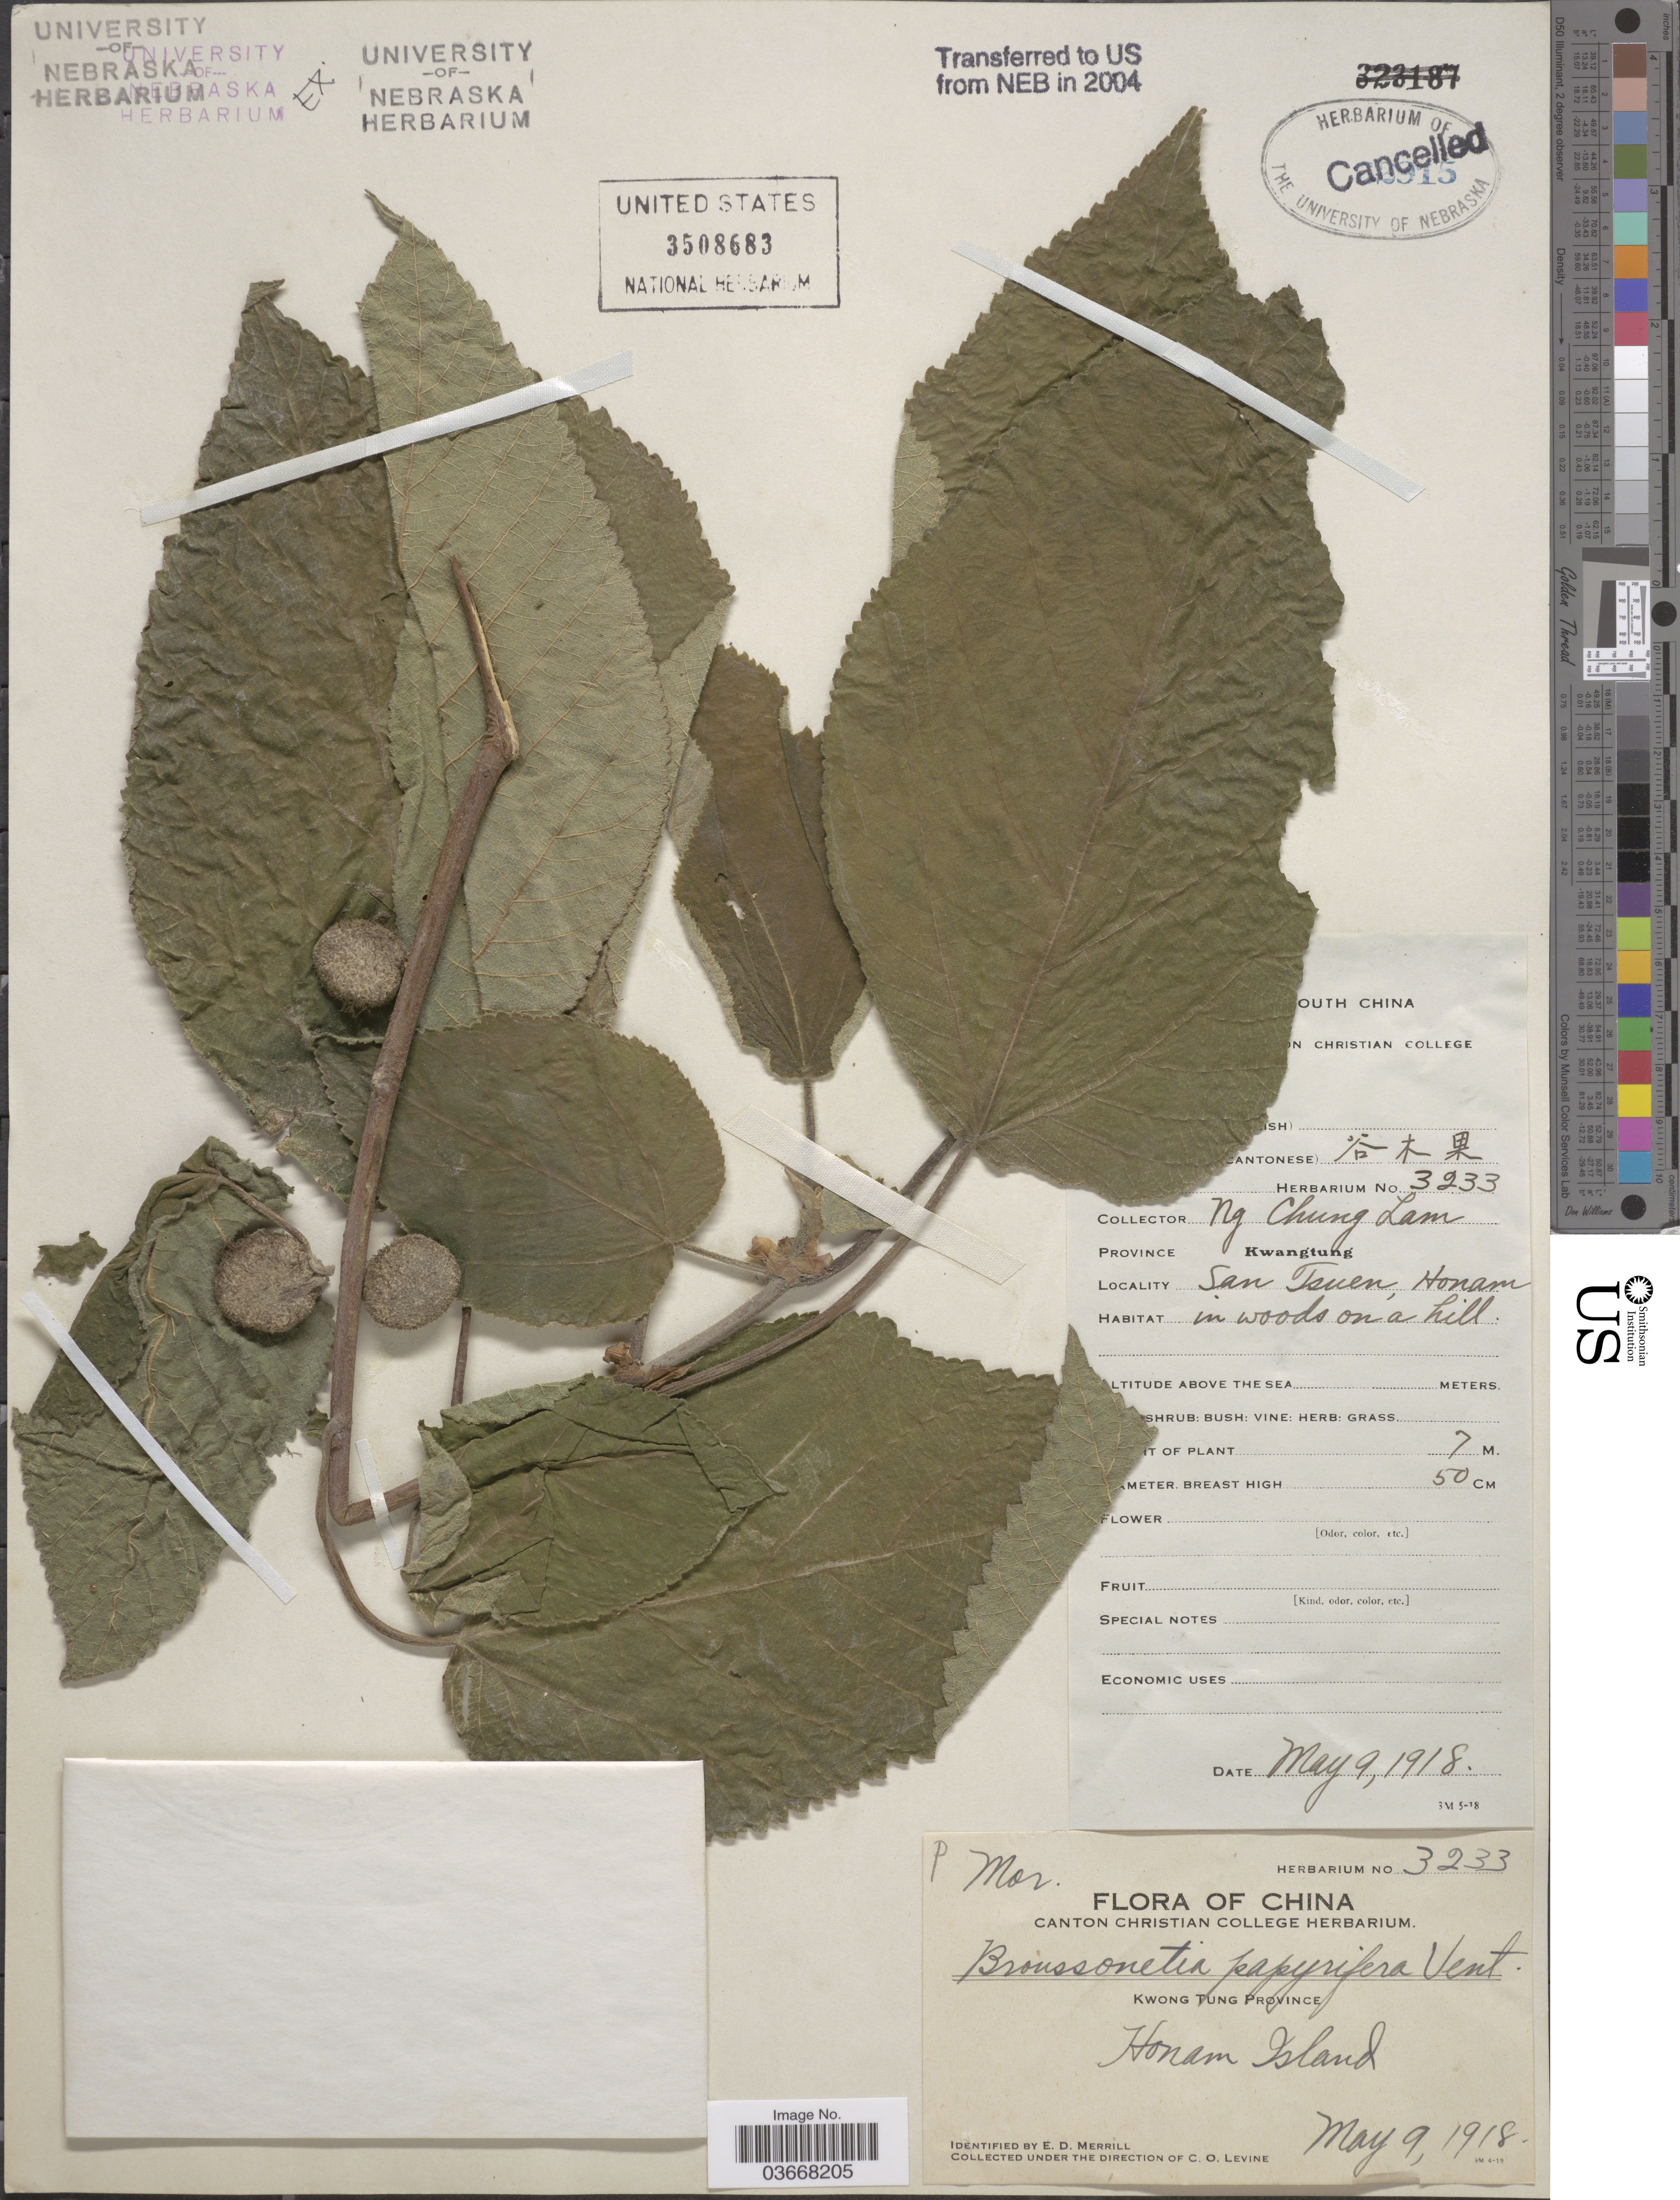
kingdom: Plantae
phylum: Tracheophyta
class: Magnoliopsida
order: Rosales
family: Moraceae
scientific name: Broussoneta papyrifera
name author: (L.) L'Hér. ex Vent.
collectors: N. C. Lam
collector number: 3233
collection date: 1918-05-09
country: China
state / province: Guangdong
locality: South* China. Province Kwangtung. San Tsuen, Honam. In woods on a hill. Honam Island.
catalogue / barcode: US 3508683